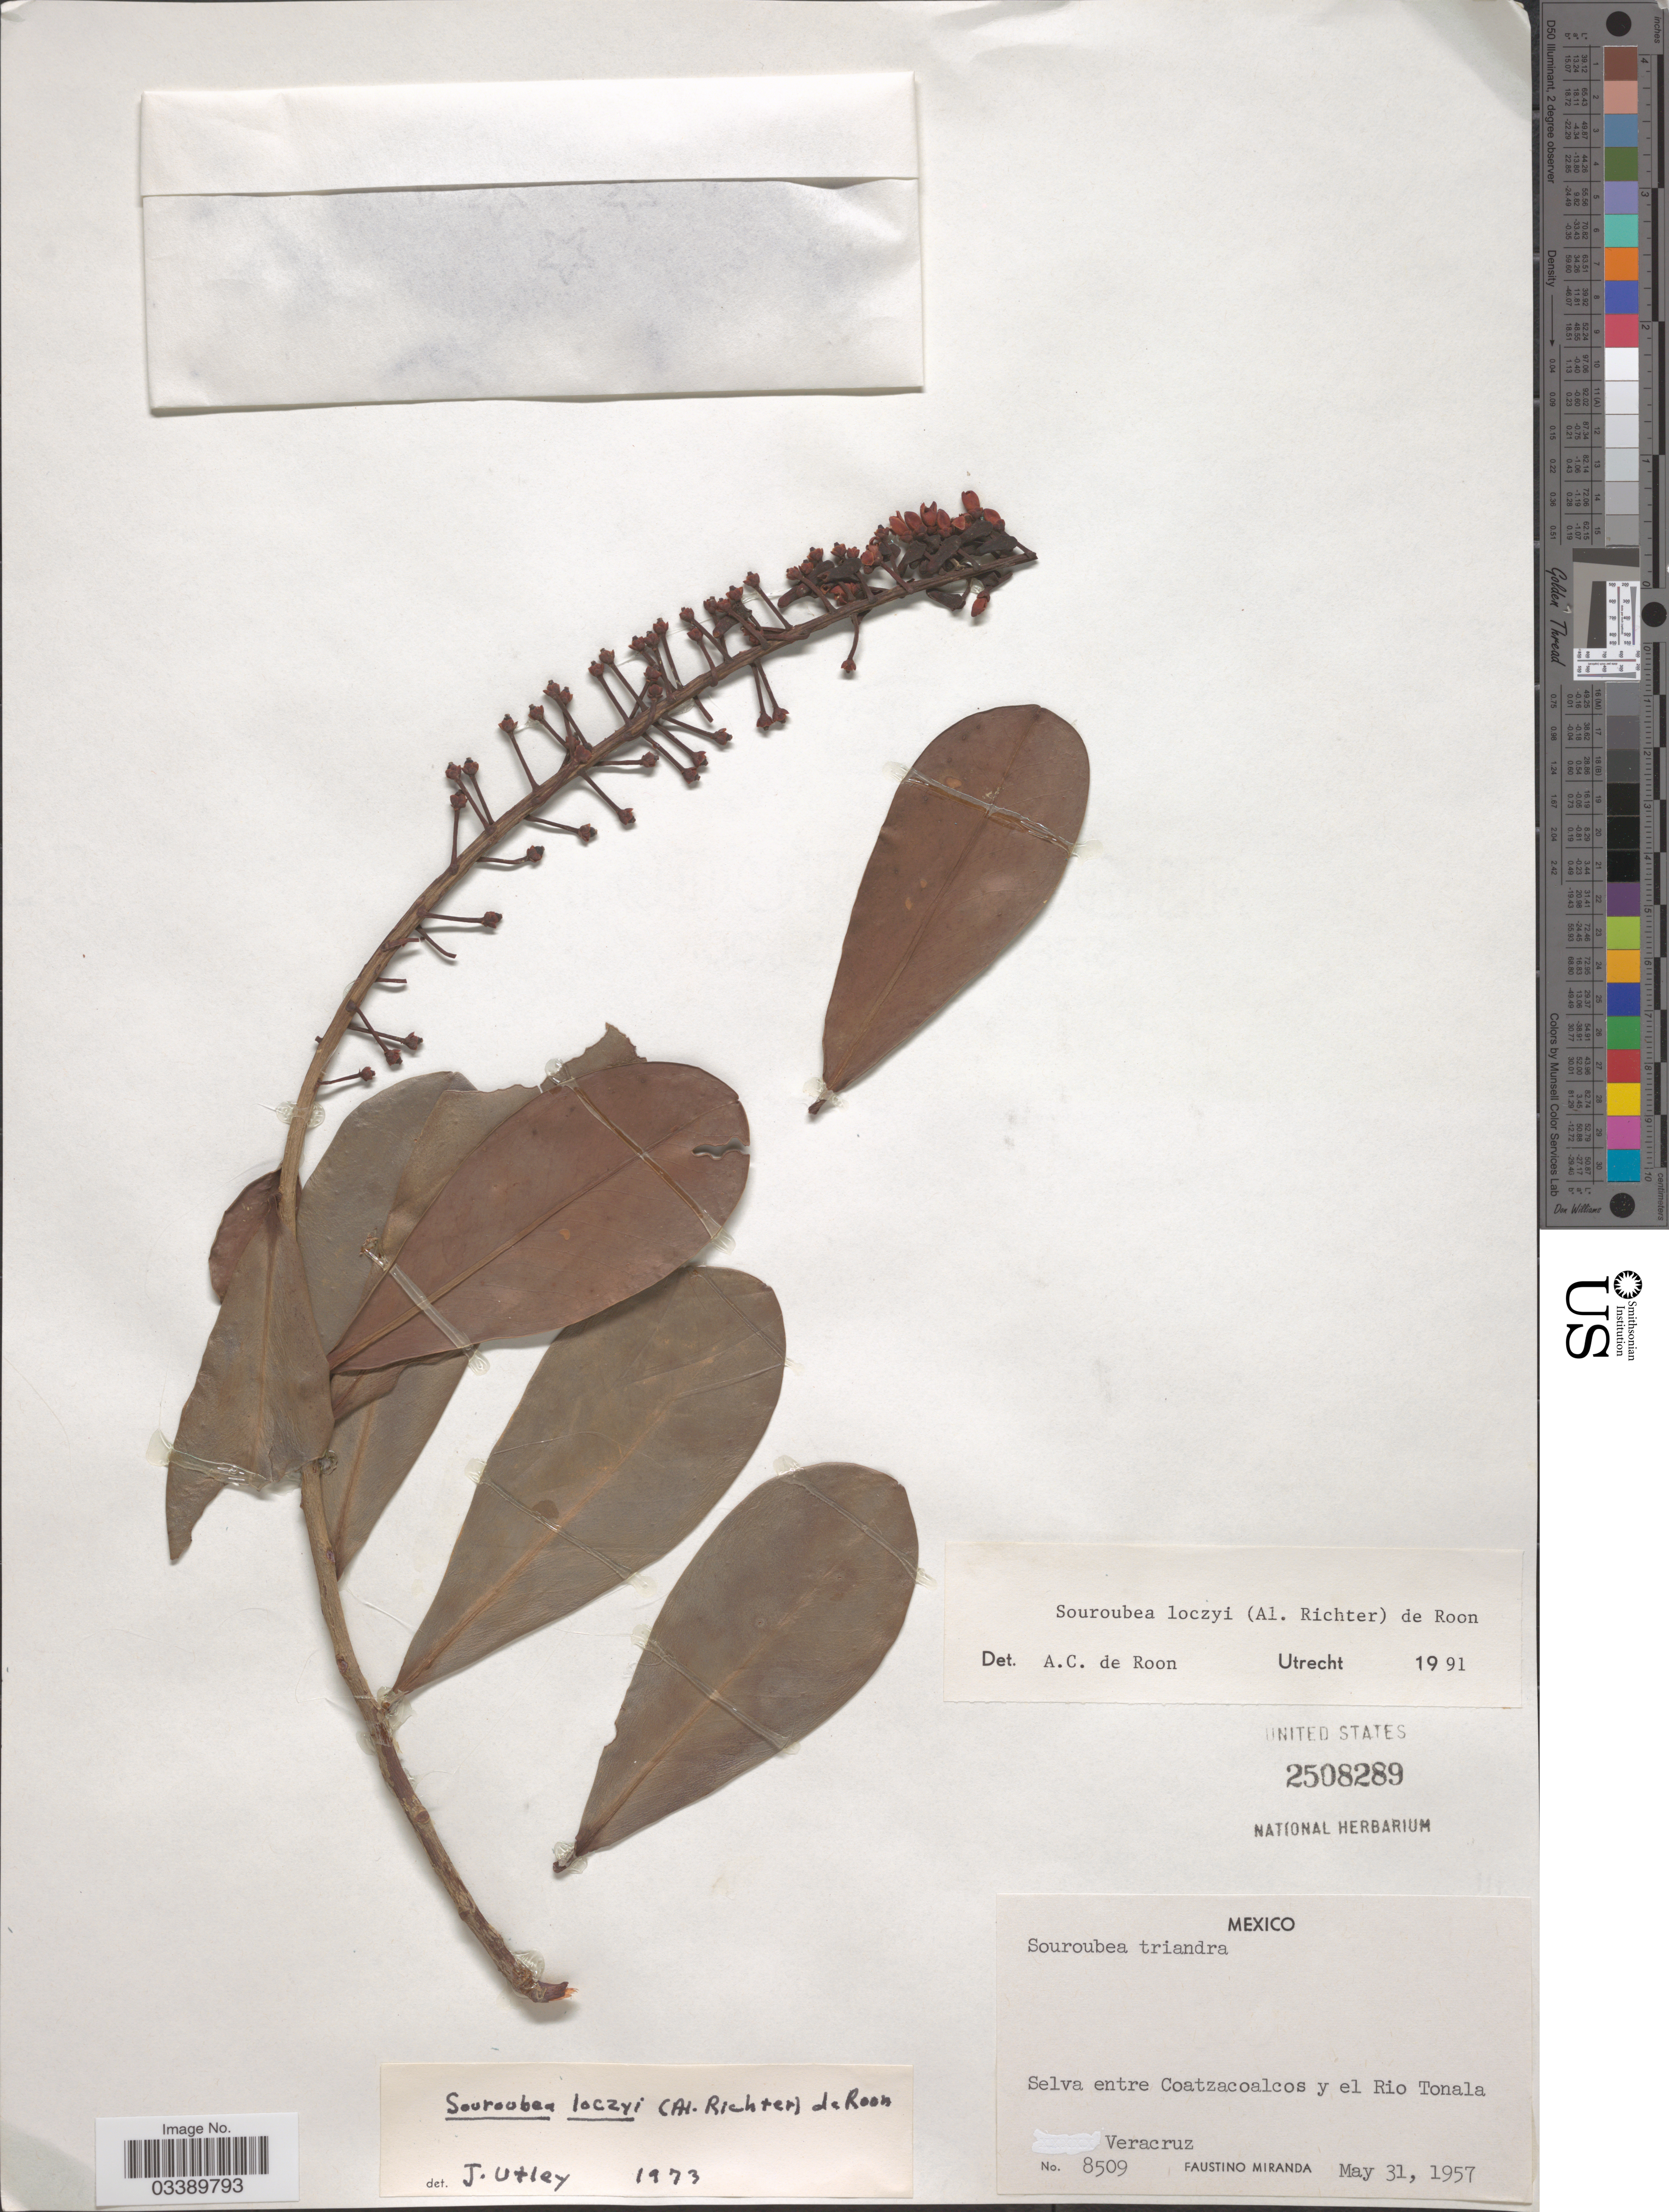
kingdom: Plantae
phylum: Tracheophyta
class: Magnoliopsida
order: Ericales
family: Marcgraviaceae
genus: Souroubea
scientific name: Souroubea loczyi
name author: (V.A. Richt.) de Roon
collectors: F. Miranda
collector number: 8509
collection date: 1957-05-31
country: Mexico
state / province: Veracruz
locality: Selva entre Coatzacoalcos y el Rio Tonala. Veracruz.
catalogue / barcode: US 2508289